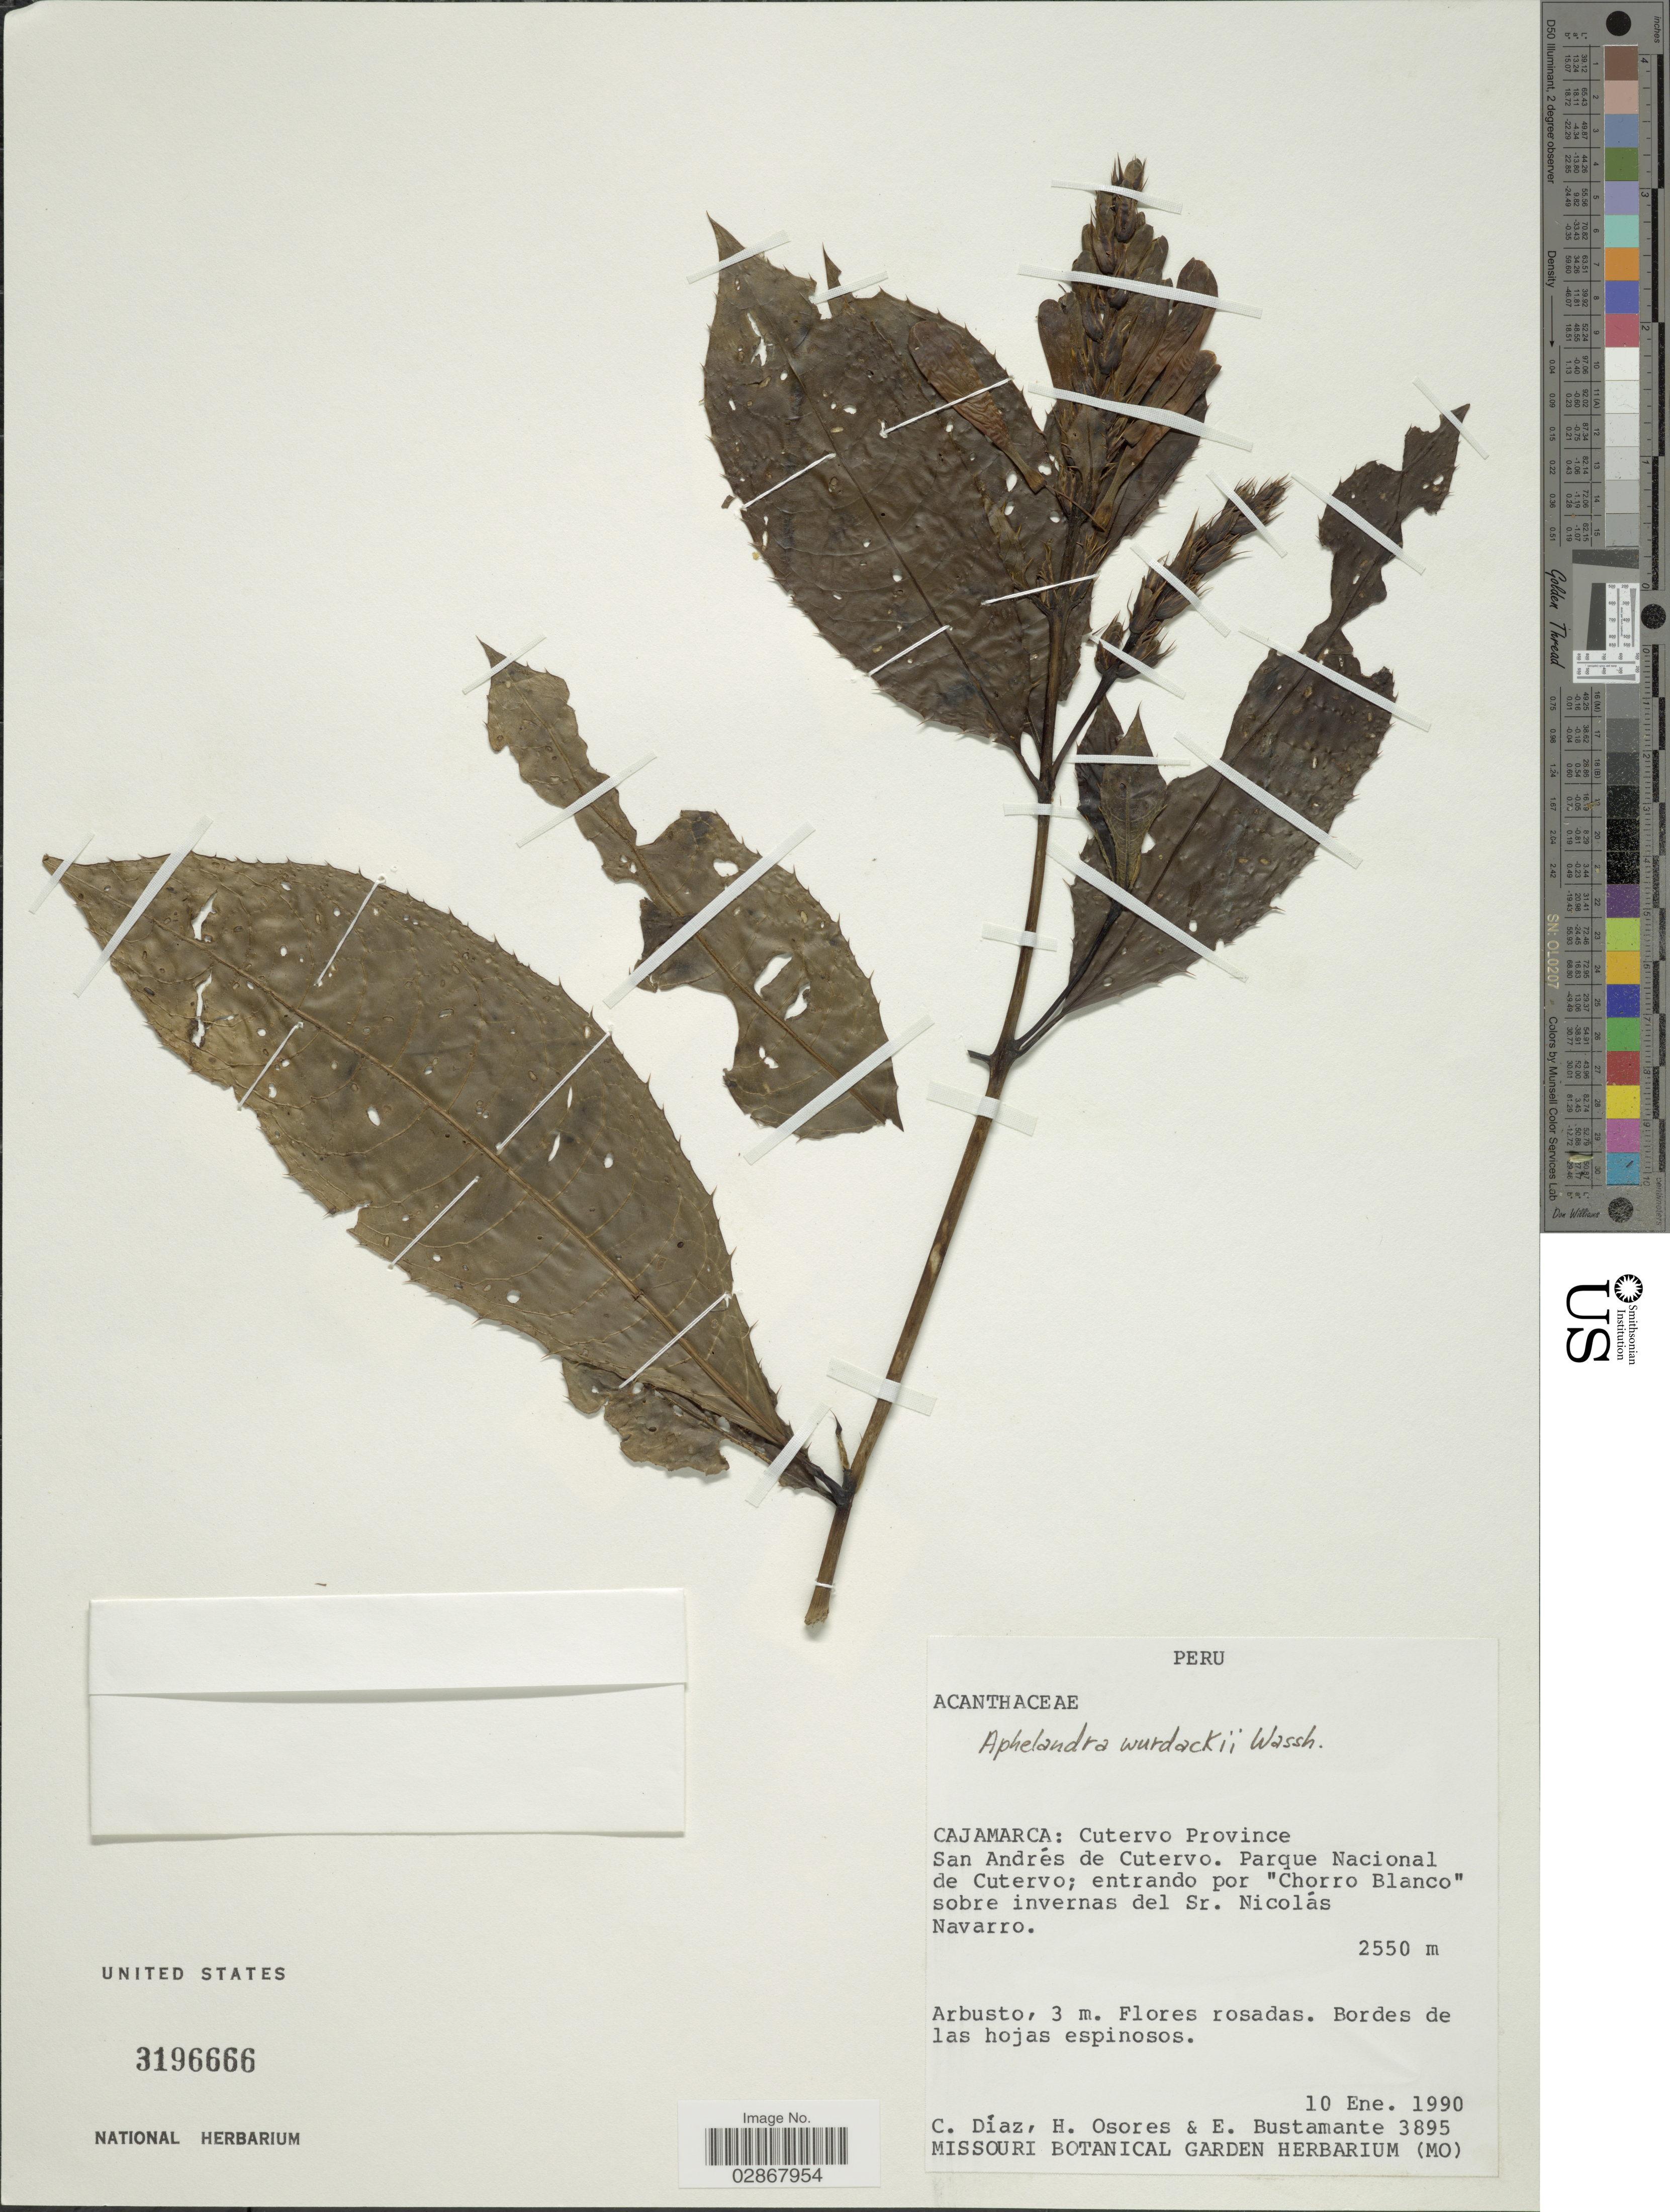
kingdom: Plantae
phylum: Tracheophyta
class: Magnoliopsida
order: Lamiales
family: Acanthaceae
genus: Aphelandra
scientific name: Aphelandra wurdackii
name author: Wassh.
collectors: C. Díaz, H. Osores & E. Bustamante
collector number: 3895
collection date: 1990-01-10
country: Peru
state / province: Cajamarca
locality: Cutervo Province. San Andrés de Cutervo. Parque Nacional de Cutervo; entrando por "Chorro Blanco" sobre invernas del Sr. Nicolás Navarro.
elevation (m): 2550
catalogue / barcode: US 3196666